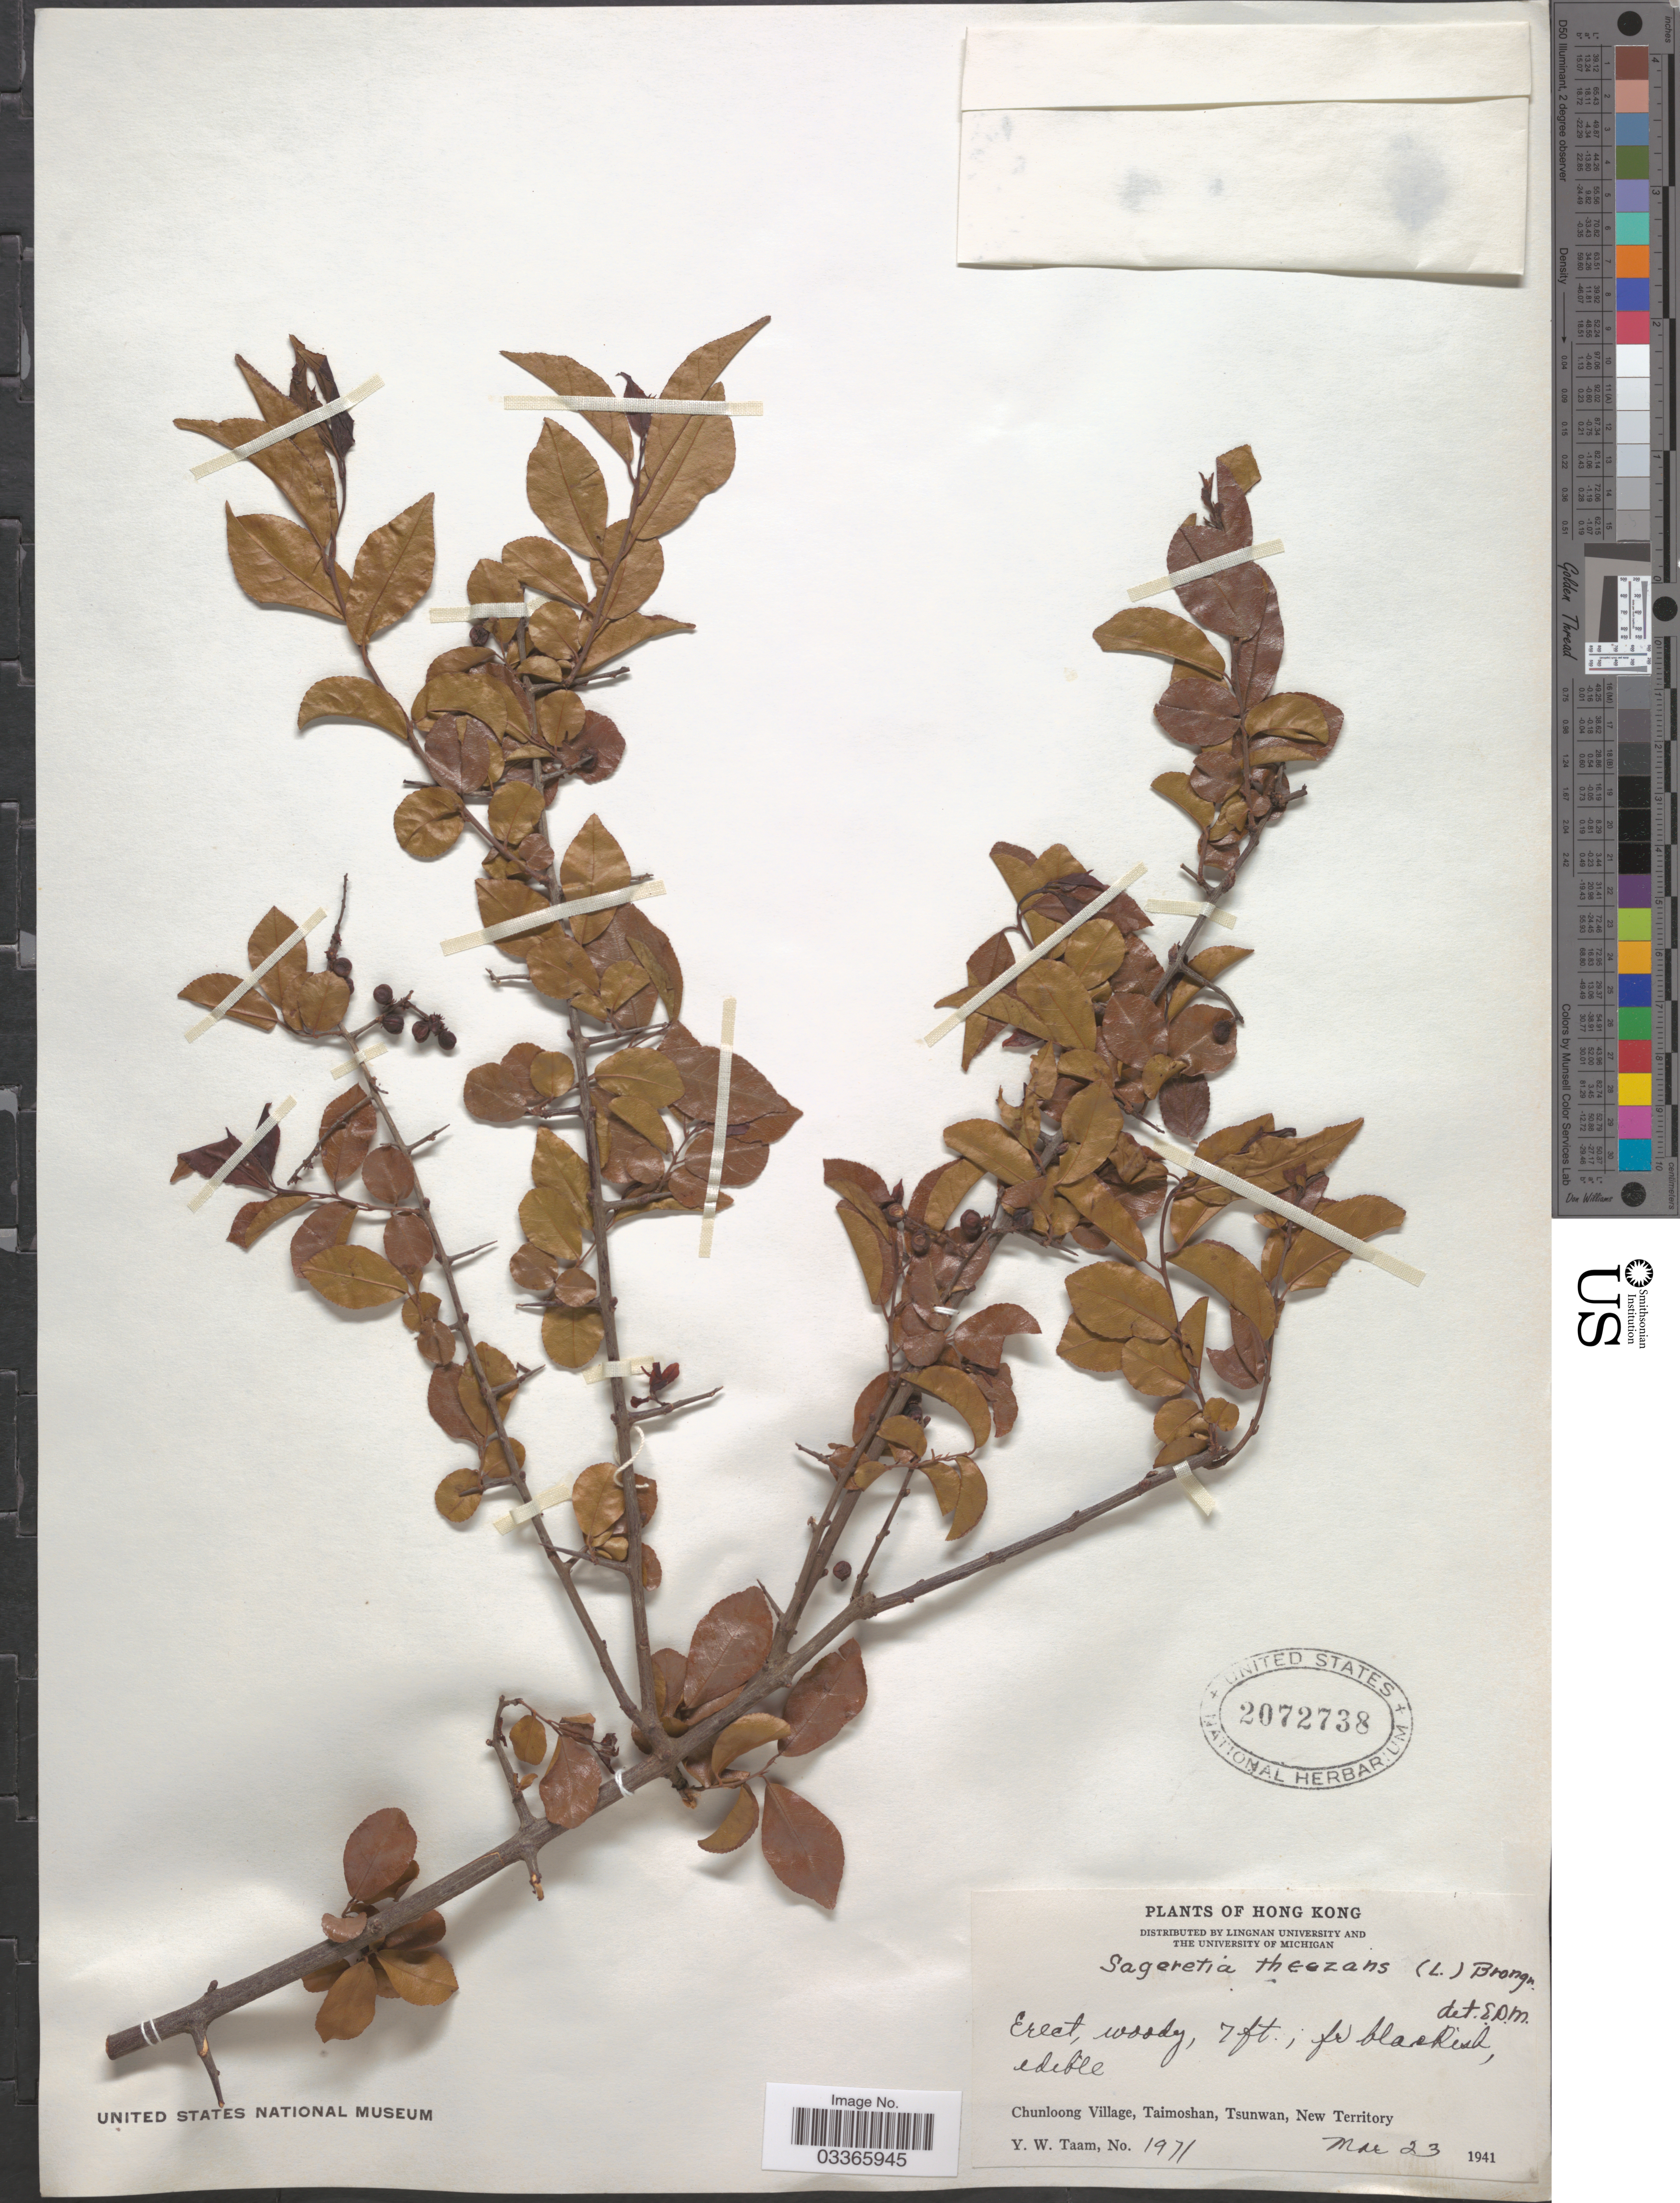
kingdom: Plantae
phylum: Tracheophyta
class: Magnoliopsida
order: Rosales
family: Rhamnaceae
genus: Sageretia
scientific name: Sageretia thea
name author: (Osbeck) M.C. Johnst.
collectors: Y. W. Taam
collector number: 1971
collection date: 1941-03-23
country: China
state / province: Hong Kong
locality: Chunloong Village, Taimoshan, Tsunwan, New Territory.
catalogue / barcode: US 2072738